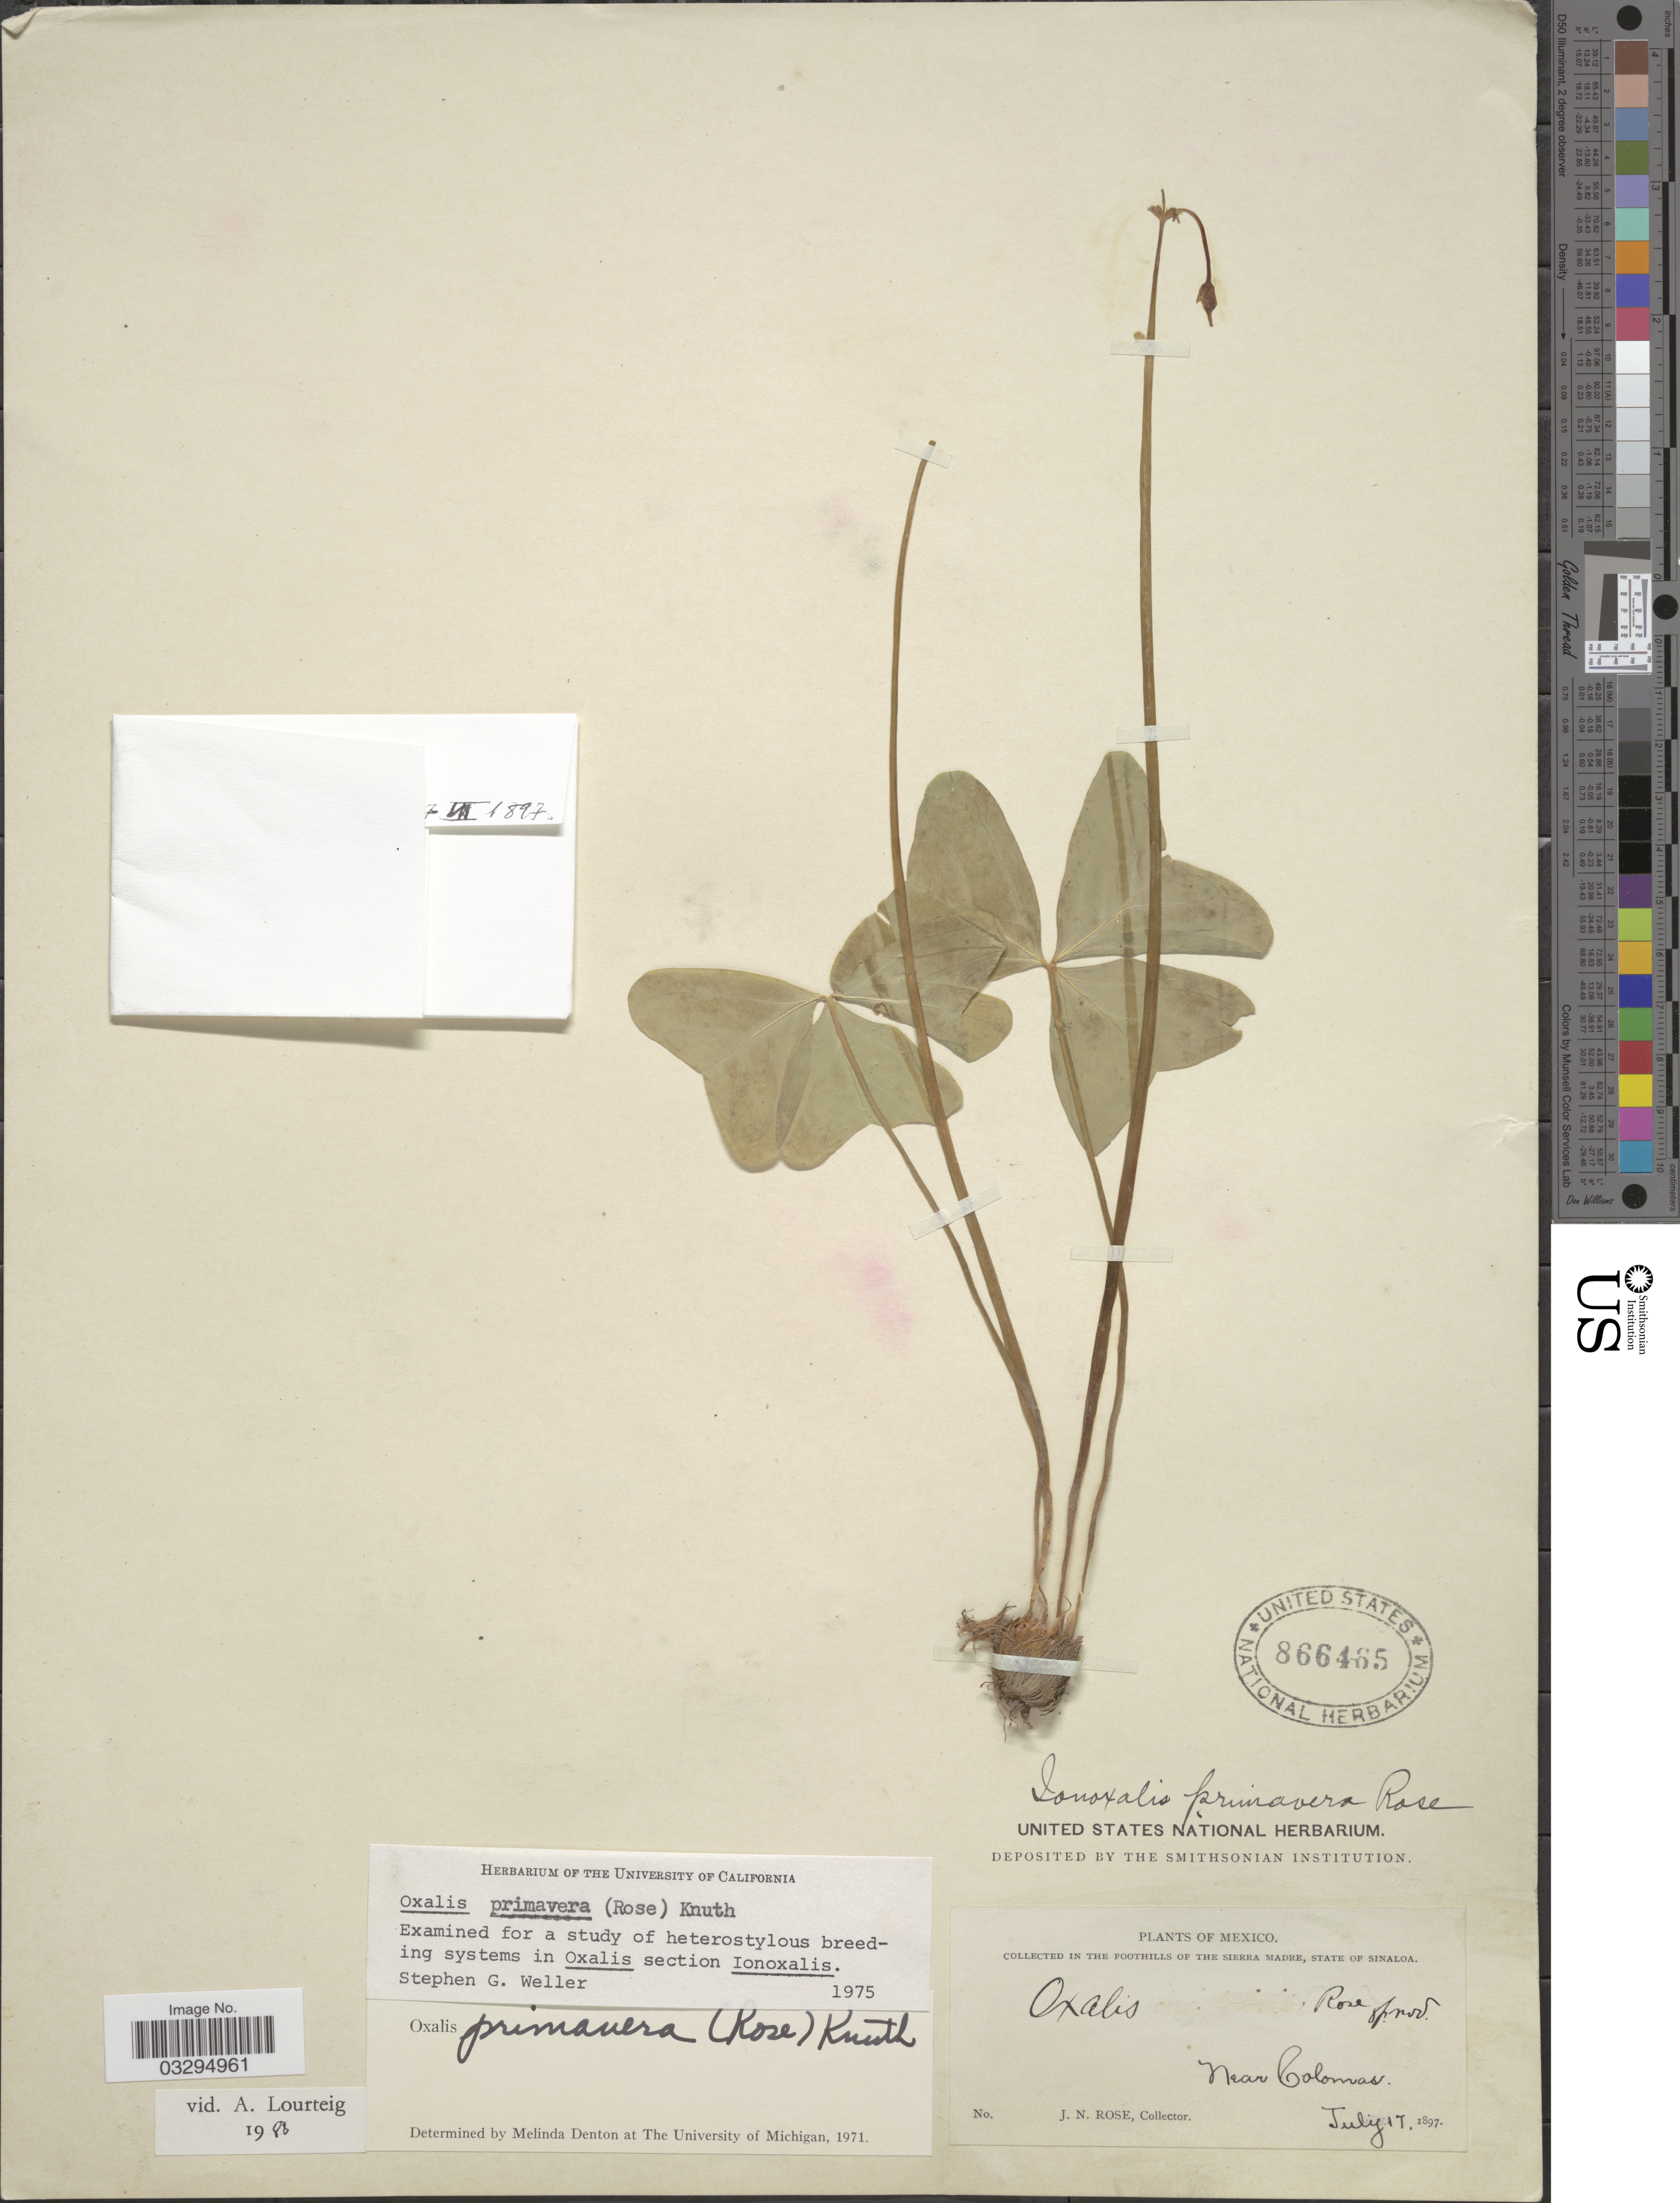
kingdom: Plantae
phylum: Tracheophyta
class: Magnoliopsida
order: Oxalidales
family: Oxalidaceae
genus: Oxalis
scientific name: Oxalis primavera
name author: (Rose) R. Knuth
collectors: J. N. Rose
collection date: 1897-07-17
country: Mexico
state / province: Sinaloa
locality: In the Foothills of The Sierra Madre, Near Colomas.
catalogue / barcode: US 866465